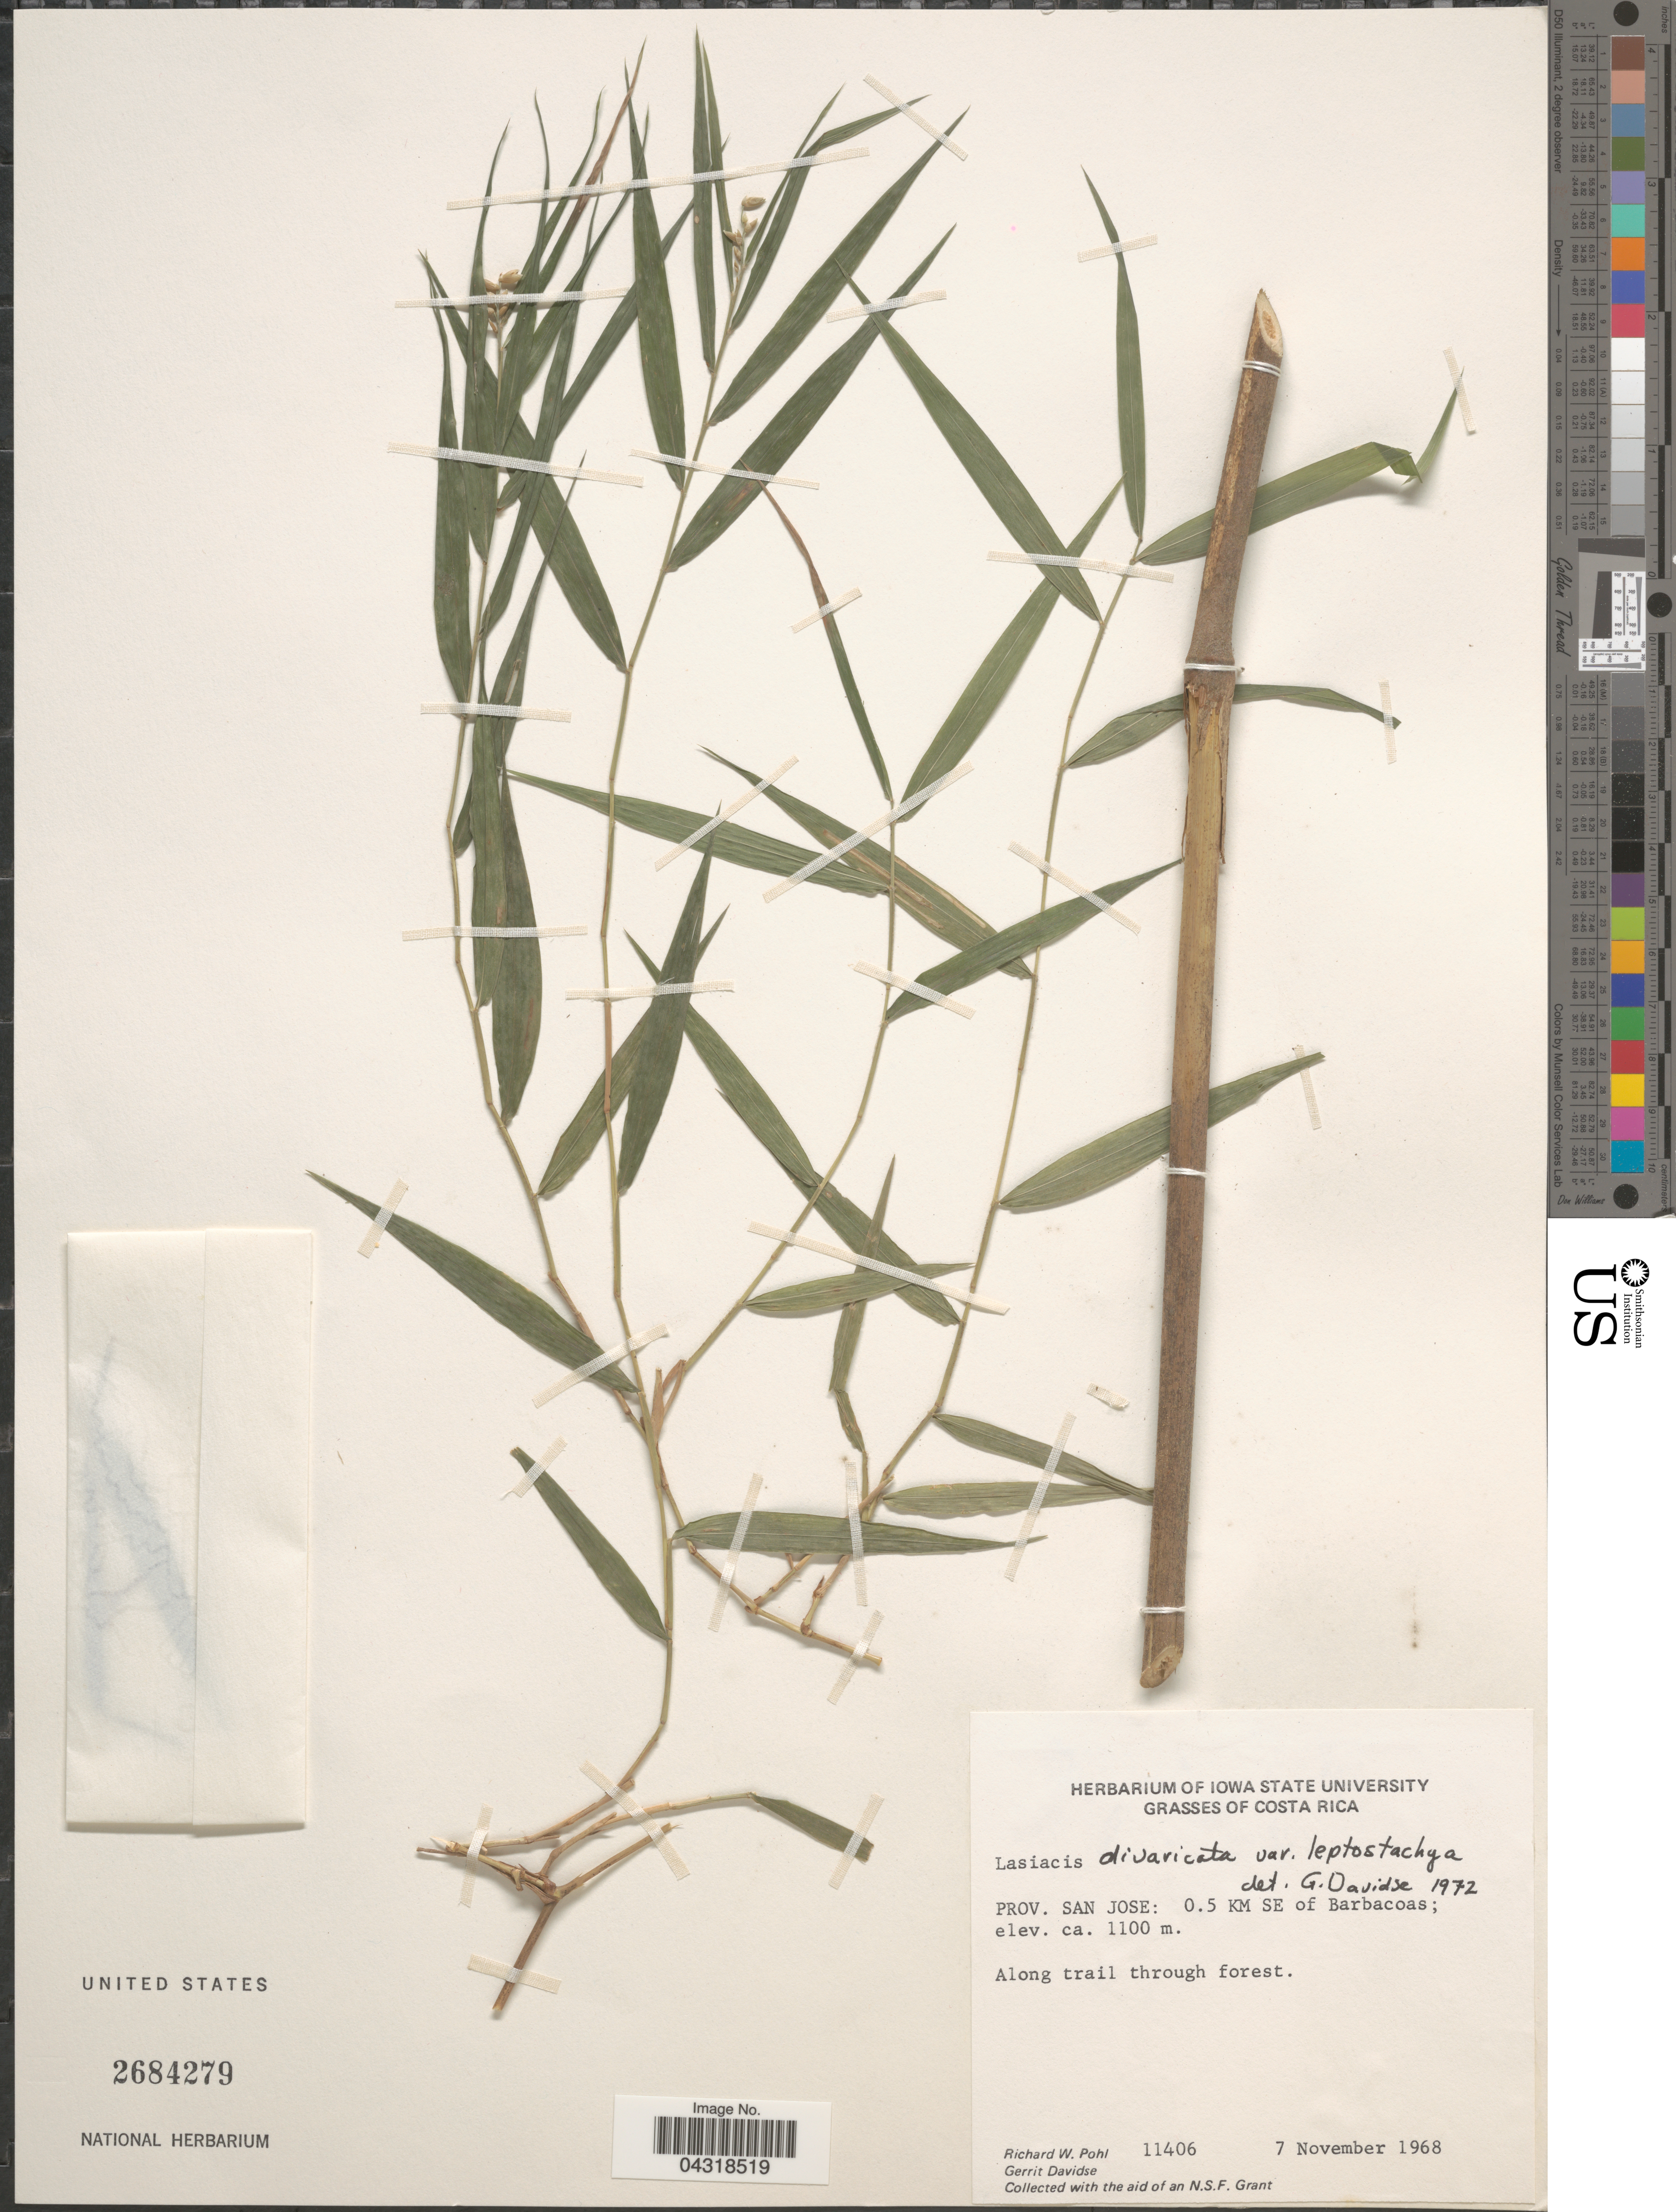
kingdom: Plantae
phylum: Tracheophyta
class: Liliopsida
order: Poales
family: Poaceae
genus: Lasiacis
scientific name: Lasiacis divaricata var. leptostachya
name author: (Hitchc.) Davidse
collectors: R. W. Pohl & G. Davidse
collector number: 11406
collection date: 1968-11-07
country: Costa Rica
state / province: San José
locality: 0.5 KM SE of Barbacoas.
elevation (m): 1100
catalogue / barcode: US 2684279